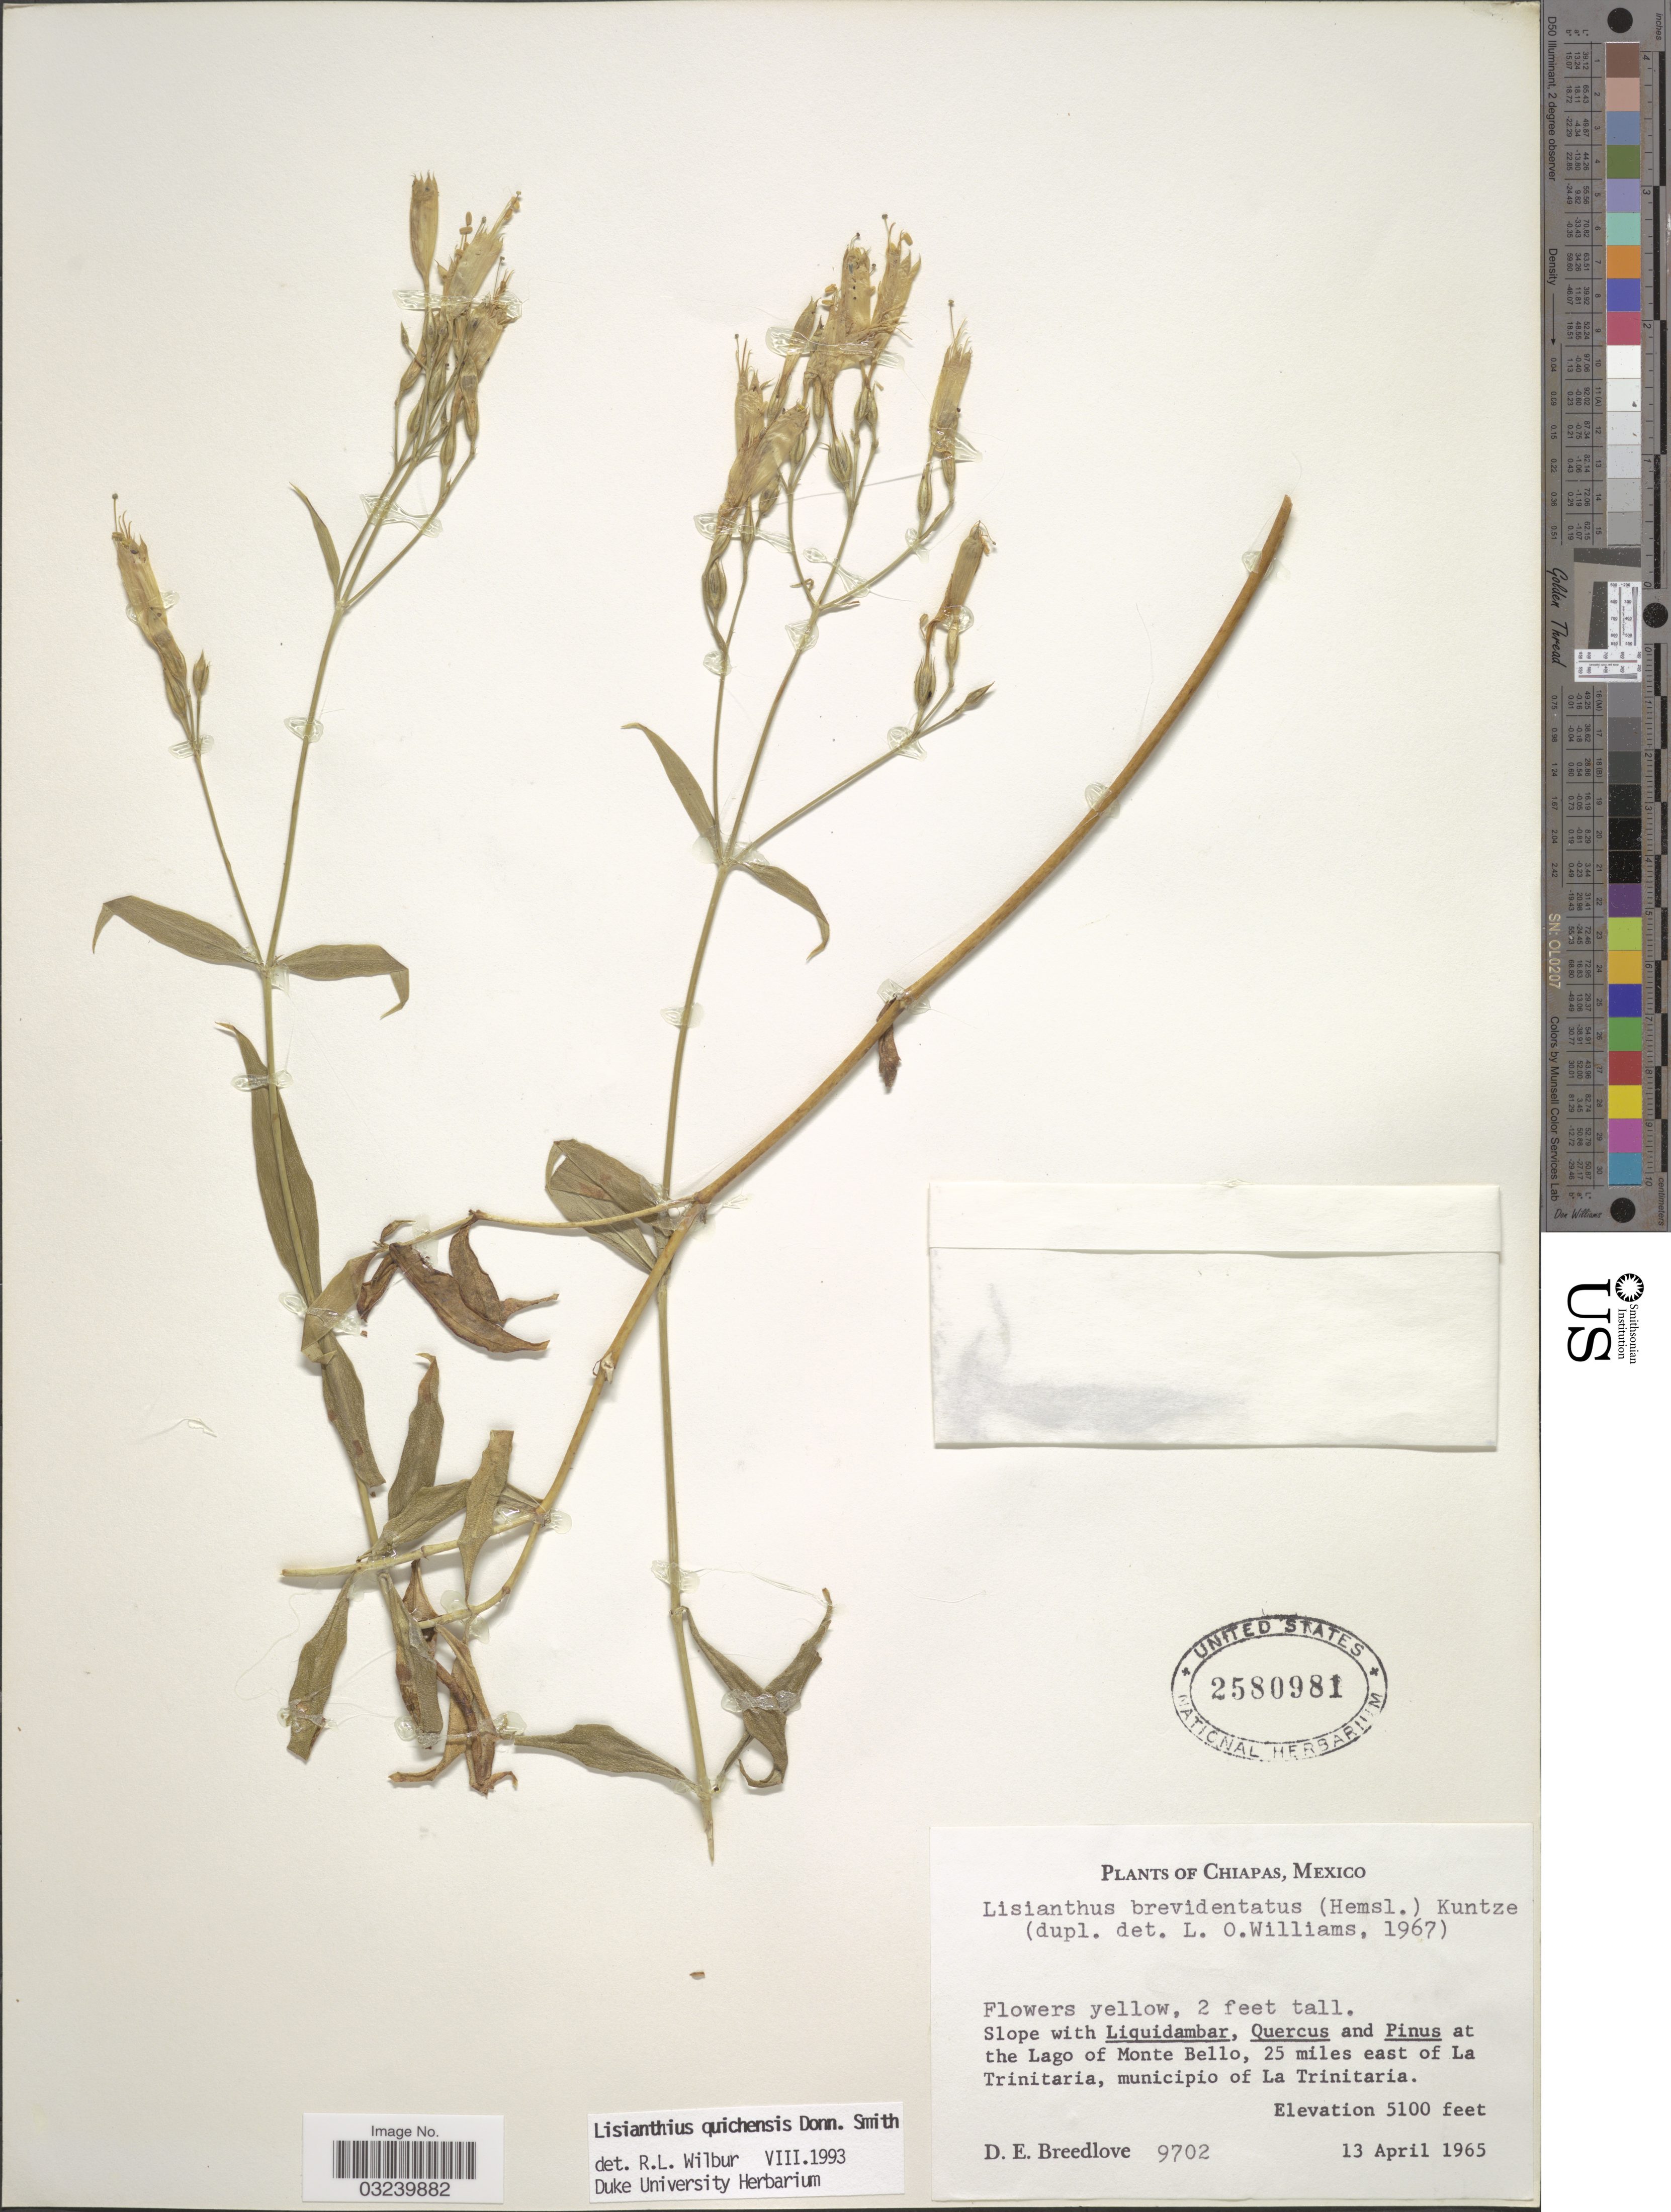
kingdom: Plantae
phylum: Tracheophyta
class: Magnoliopsida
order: Gentianales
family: Gentianaceae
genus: Lisianthius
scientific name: Lisianthius quichensis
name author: Donn. Sm.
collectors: D. E. Breedlove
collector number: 9702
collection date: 1965-04-13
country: Mexico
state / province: Chiapas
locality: At the Lago of Monte Bello, 25 miles east of La Trinitaria, municipio of La Trinitaria.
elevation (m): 1554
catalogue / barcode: US 2580981